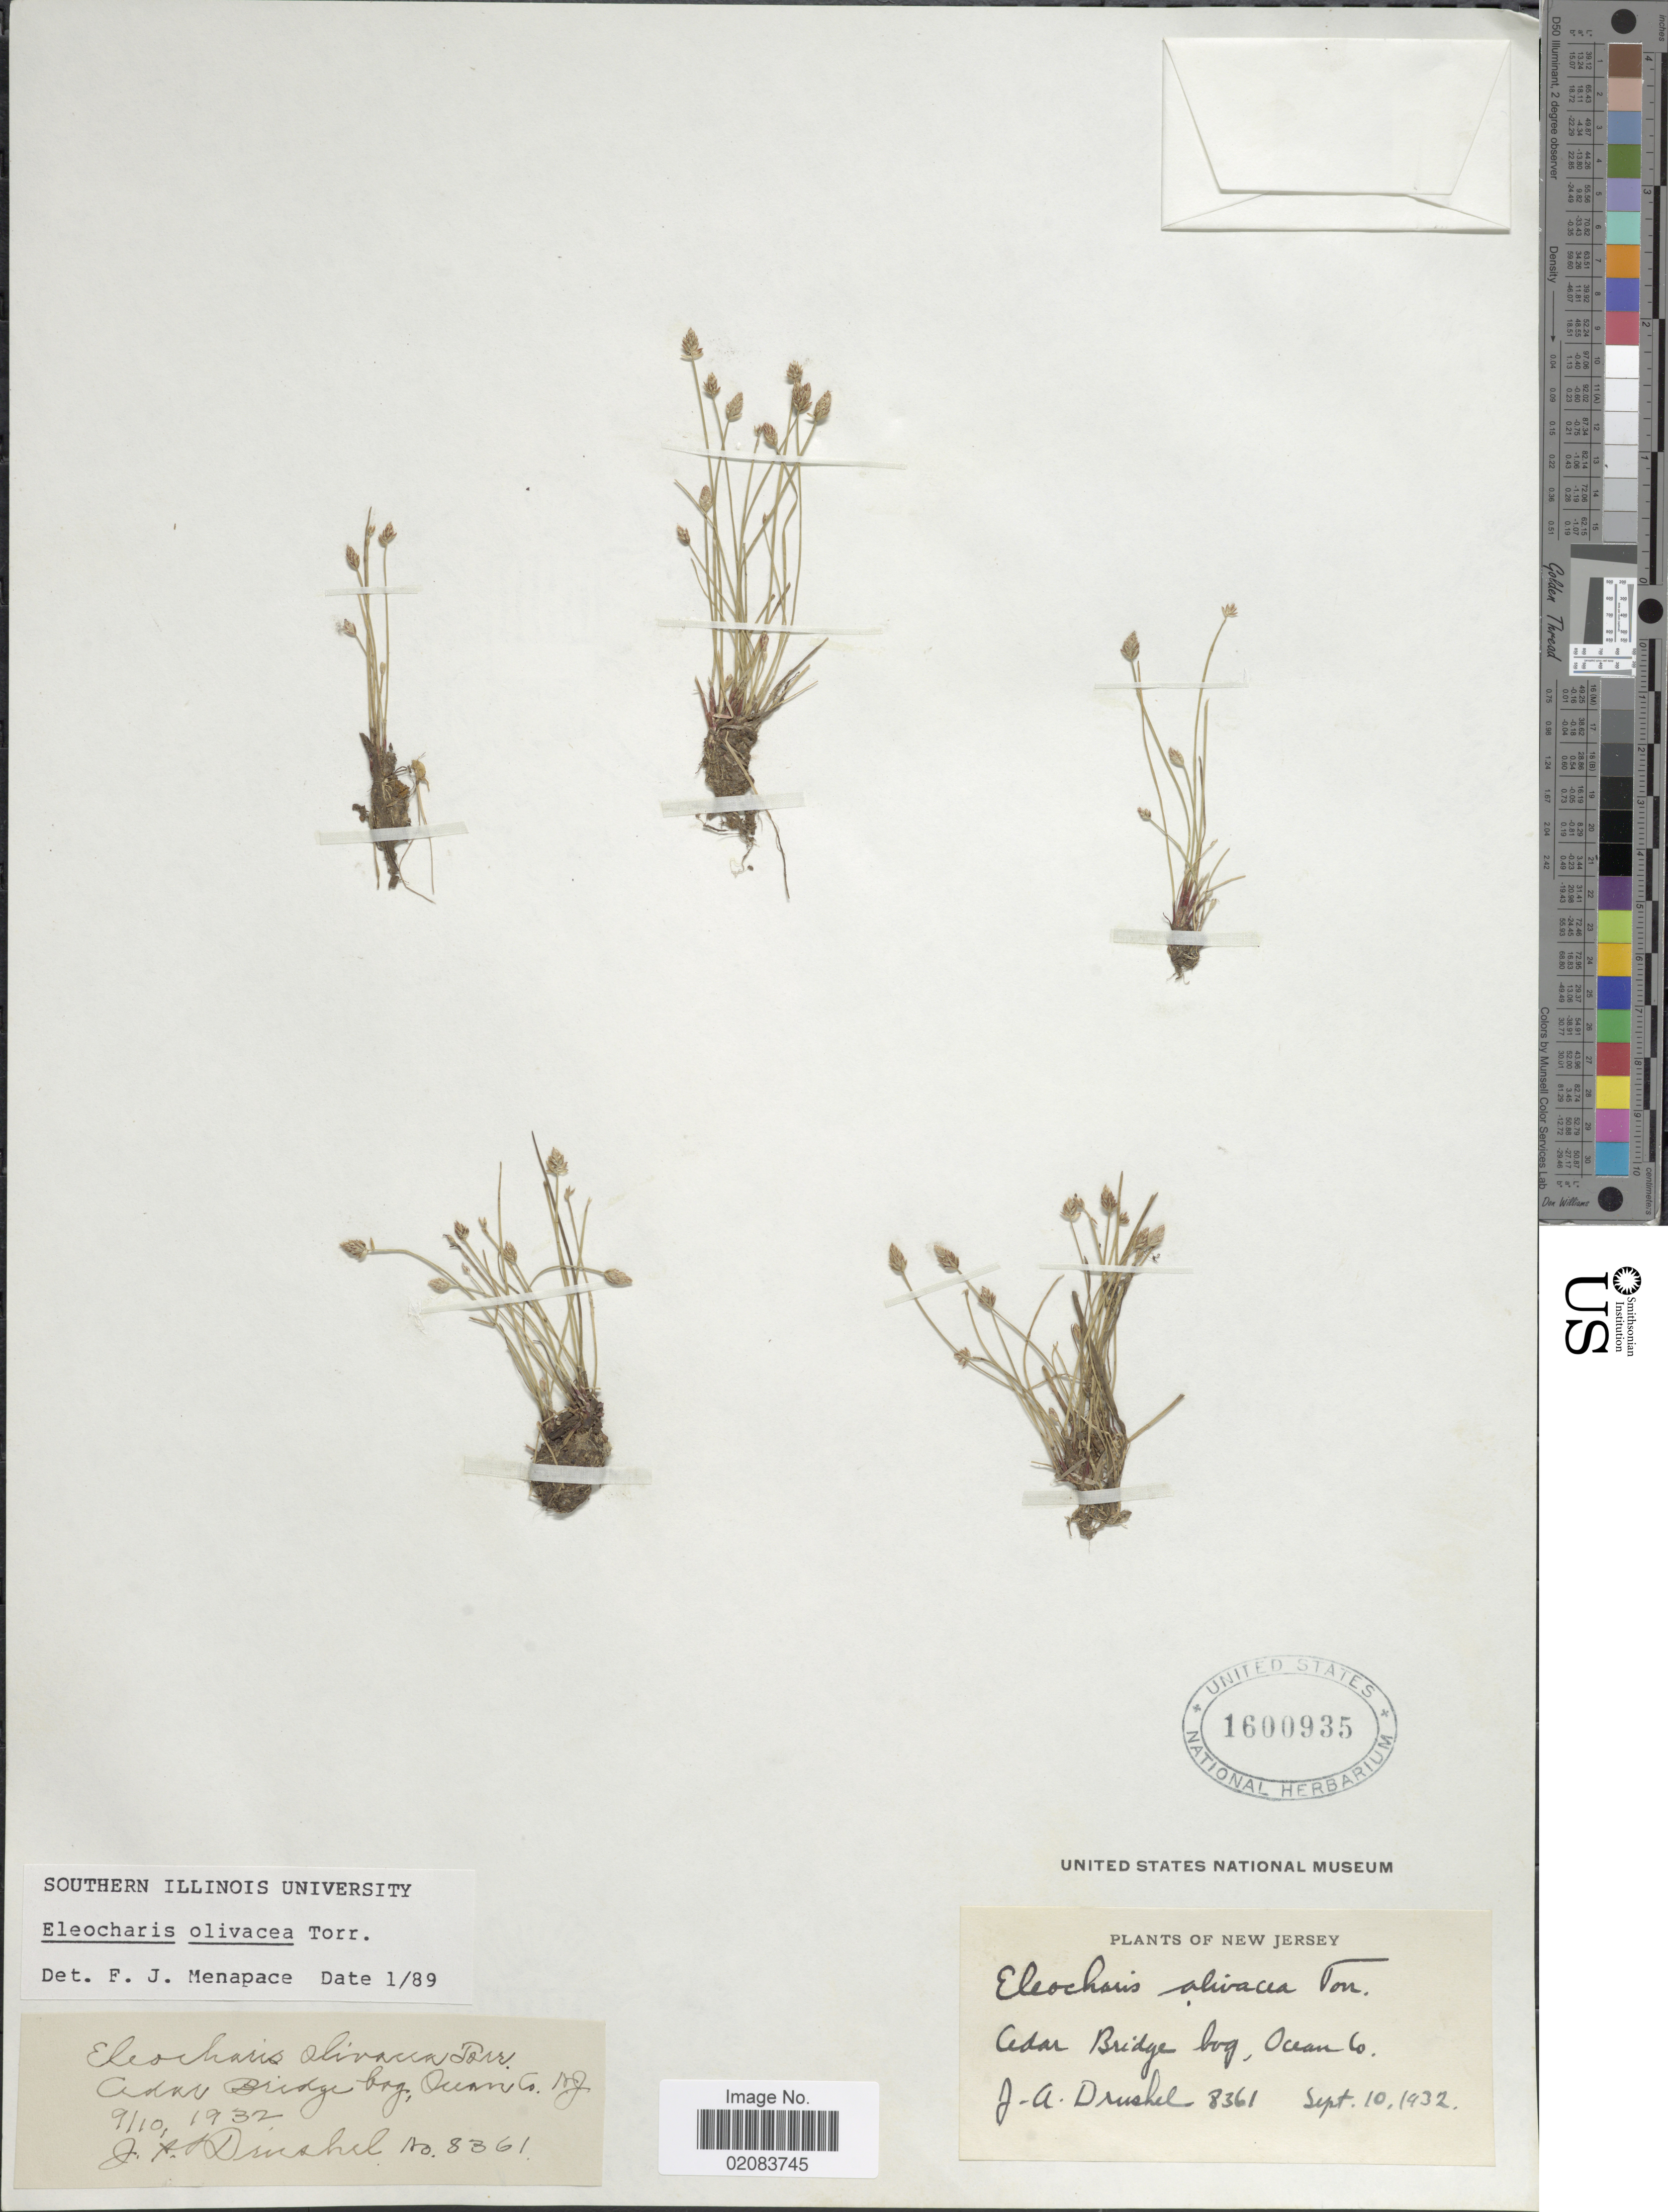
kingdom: Plantae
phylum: Tracheophyta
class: Liliopsida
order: Poales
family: Cyperaceae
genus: Eleocharis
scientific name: Eleocharis olivacea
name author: Torr.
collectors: J. A. Drushel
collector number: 8361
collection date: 1932-09-10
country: United States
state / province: New Jersey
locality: Cedar Bridge bog, Ocean Co.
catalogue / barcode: US 1600935